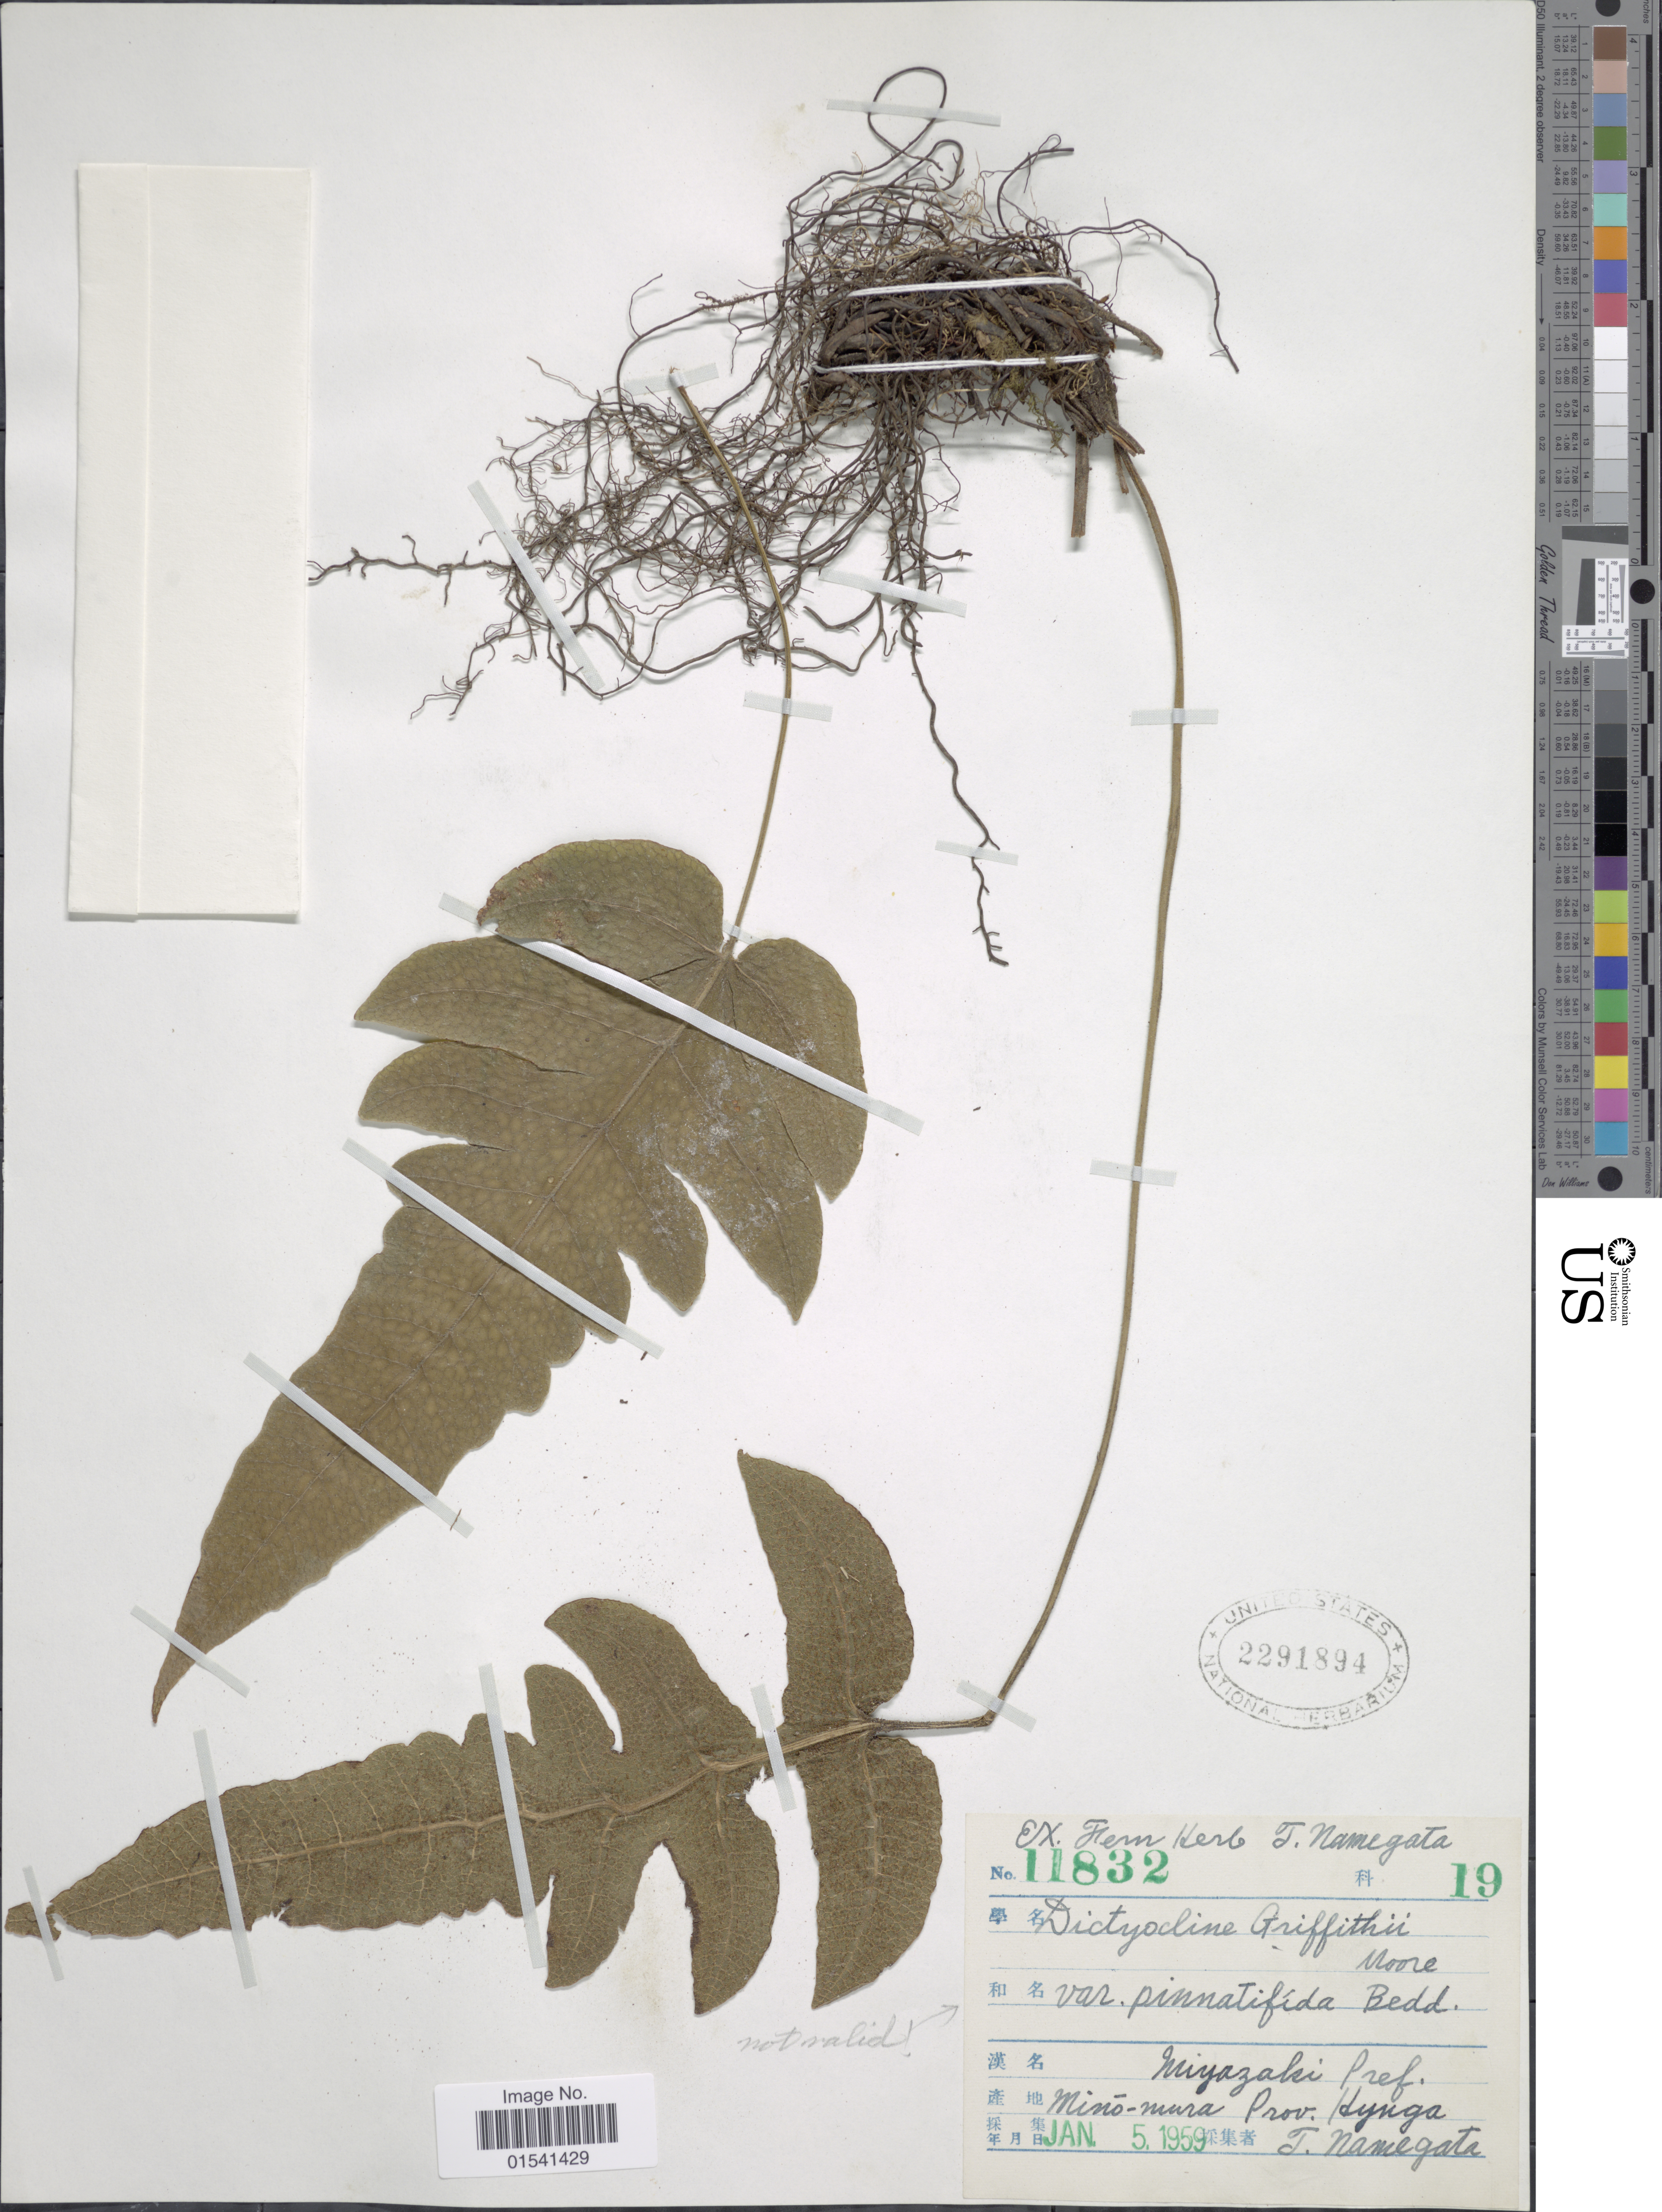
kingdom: Plantae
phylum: Tracheophyta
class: Polypodiopsida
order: Polypodiales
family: Thelypteridaceae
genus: Stegnogramma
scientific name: Stegnogramma griffithii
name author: (T. Moore) K. Iwats.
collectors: T. Namegata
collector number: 11832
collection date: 1959-01-05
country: Japan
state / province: Miyazaki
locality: Miyazaki Pref. Minó-mura Prov Hynga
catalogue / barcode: US 2291894